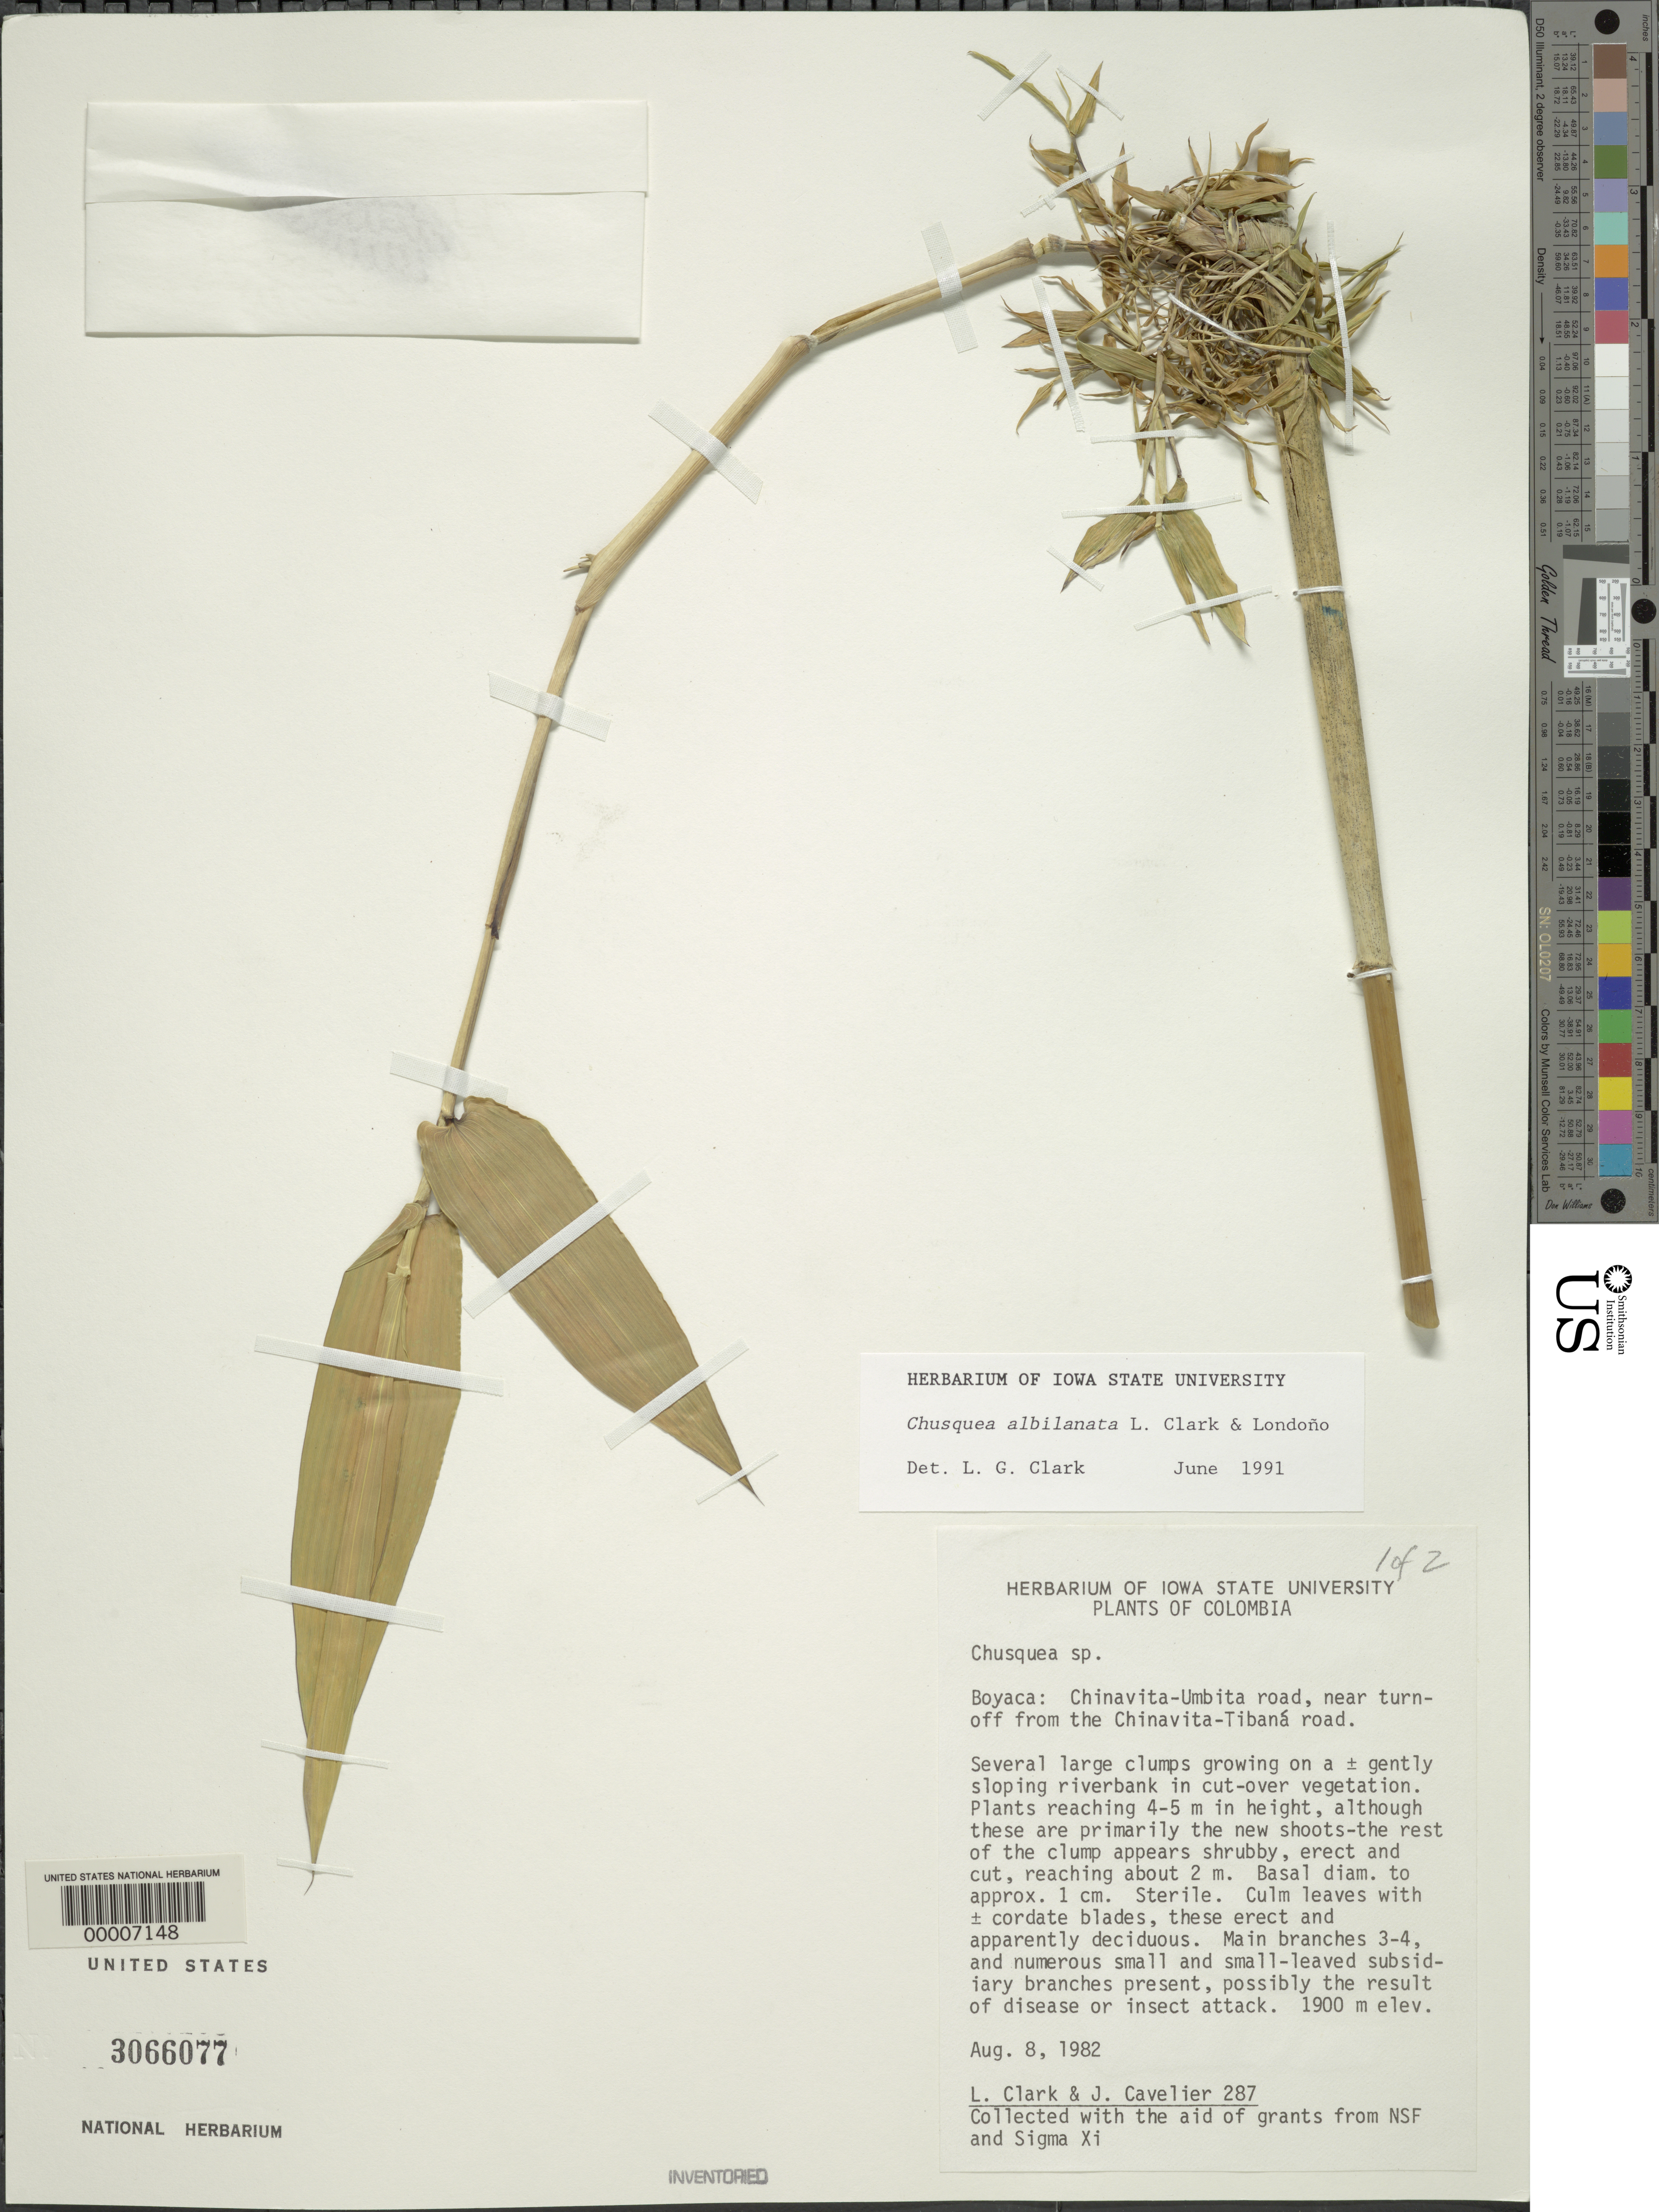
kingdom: Plantae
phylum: Tracheophyta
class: Liliopsida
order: Poales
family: Poaceae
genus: Chusquea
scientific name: Chusquea albilanata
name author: L.G. Clark & Londoño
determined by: Clark, Lynn G., (ISC), Iowa State University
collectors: L. G. Clark & J. Cavelier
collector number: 287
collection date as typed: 08 Aug 1982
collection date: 1982-08-08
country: Colombia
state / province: Boyacá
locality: Chinavita-Umbita road.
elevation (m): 1900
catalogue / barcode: US 3066077